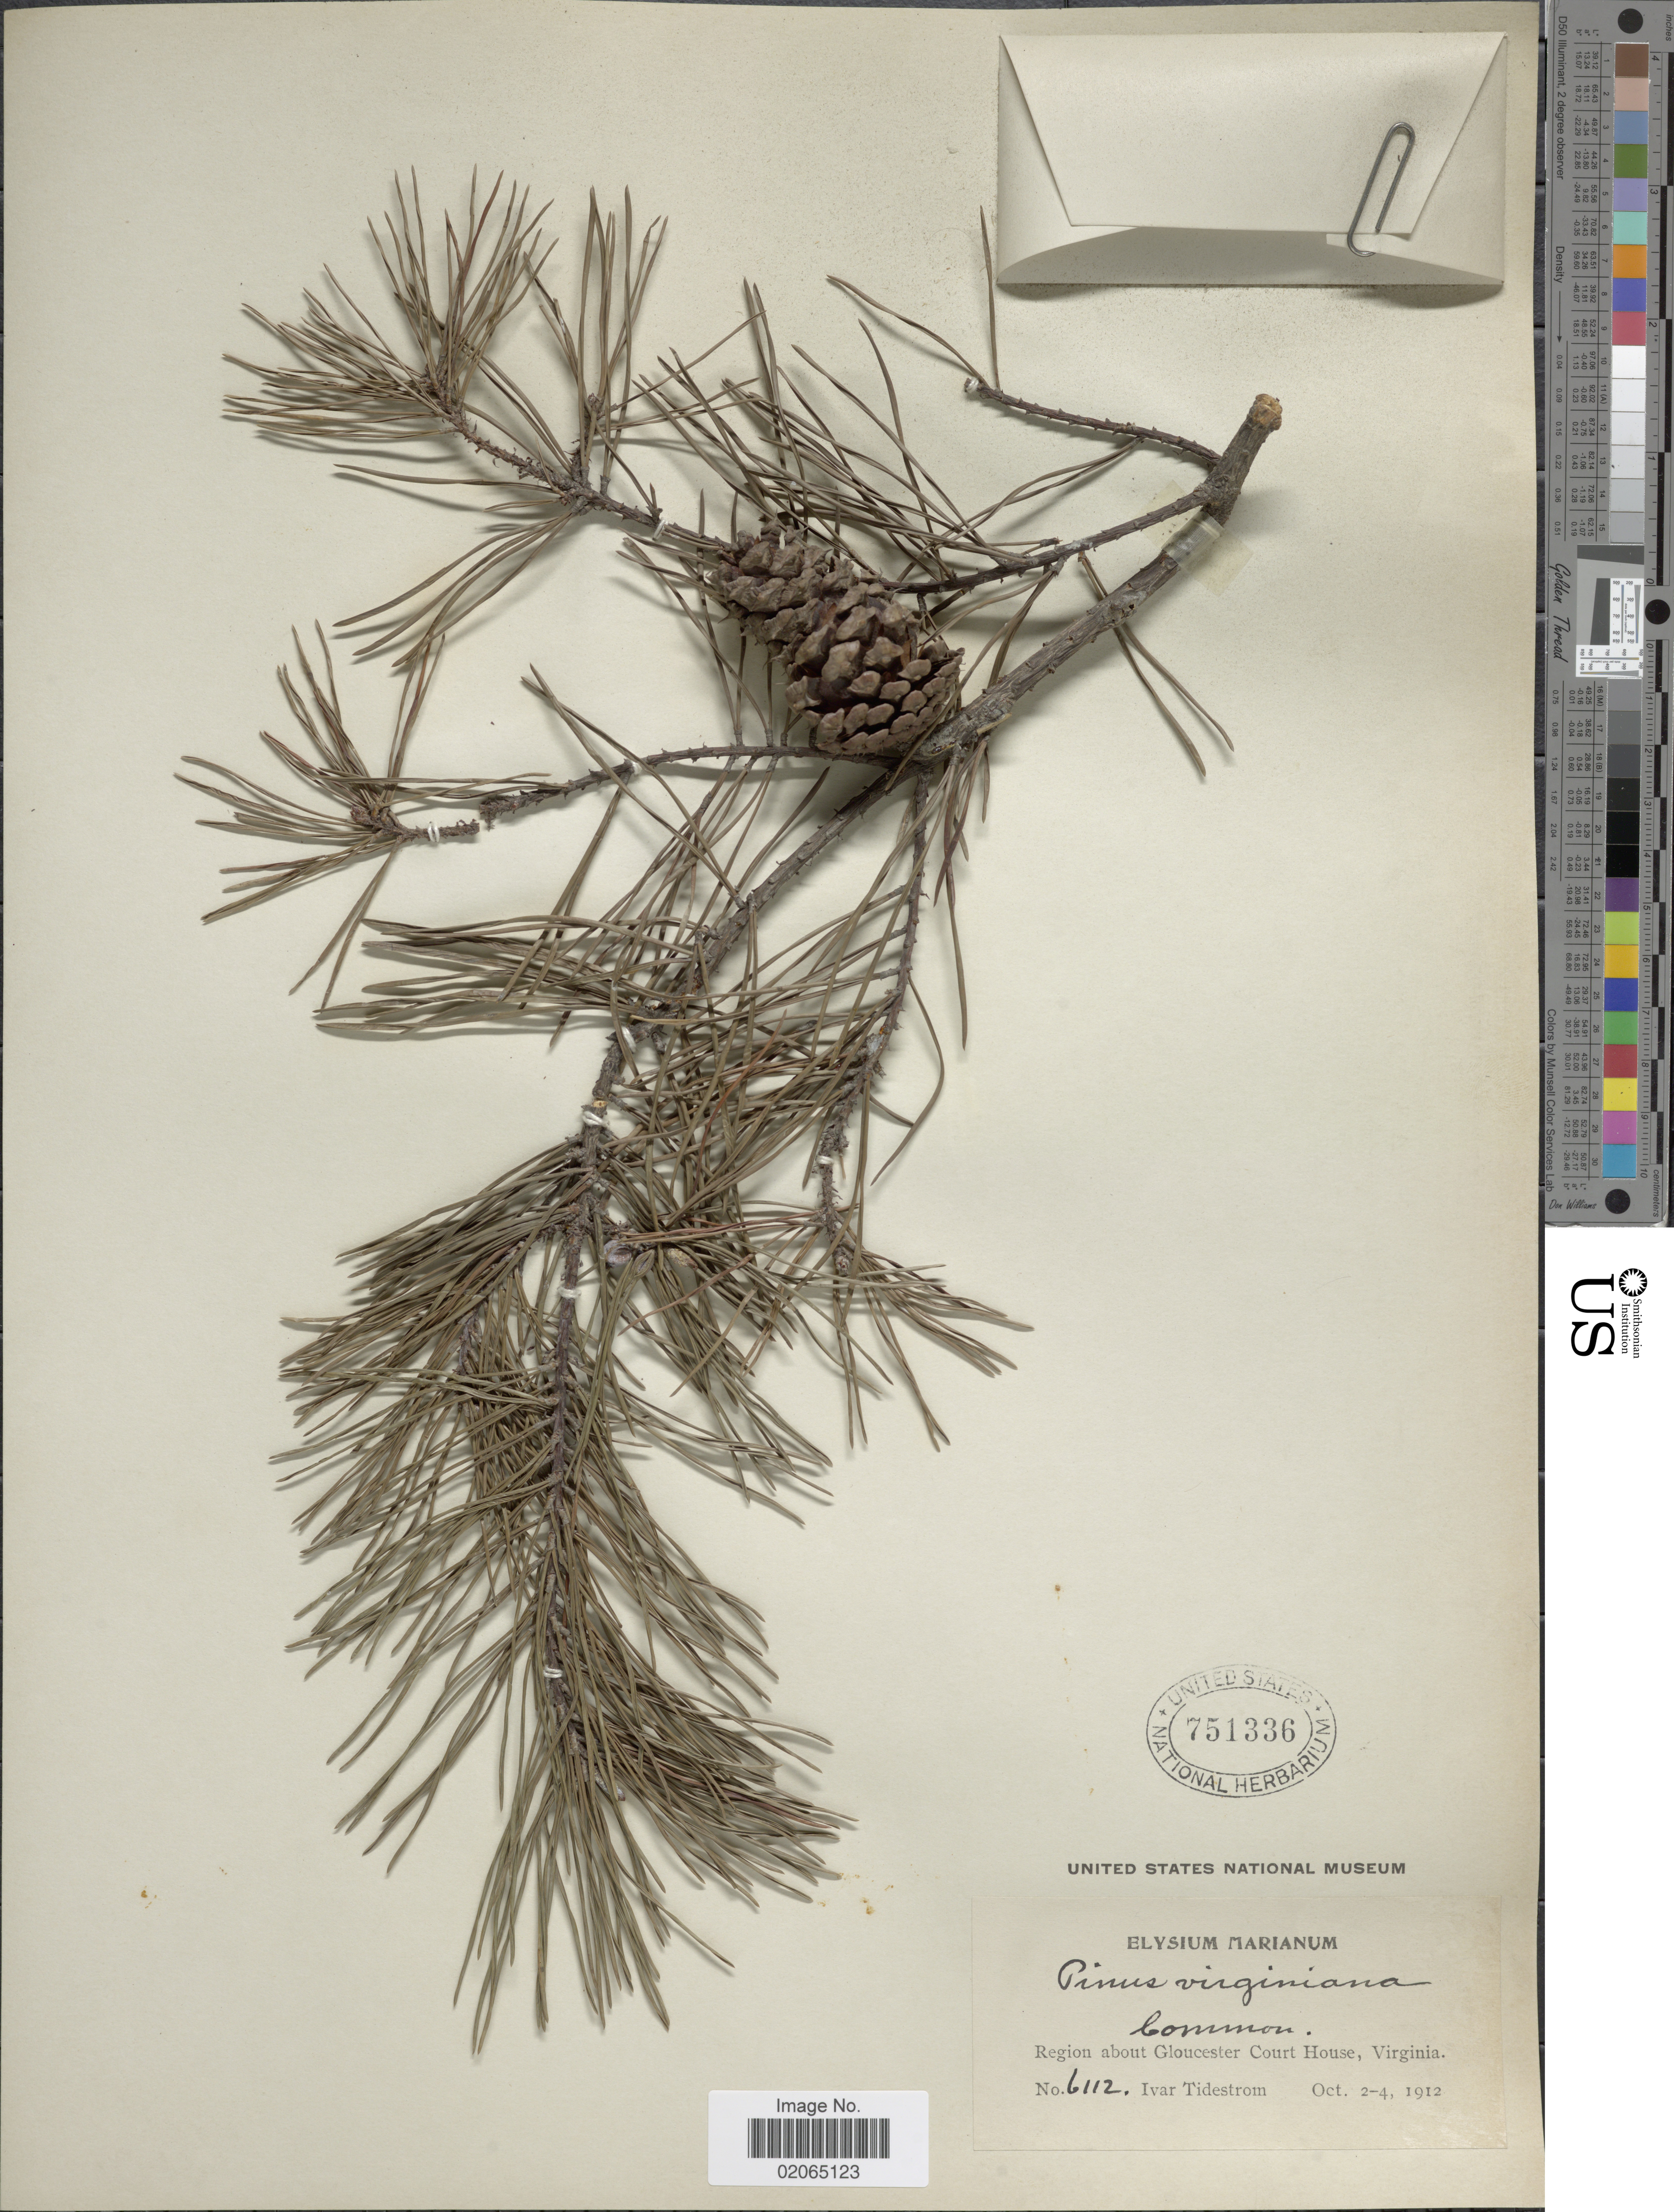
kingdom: Plantae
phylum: Tracheophyta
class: Pinopsida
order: Pinales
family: Pinaceae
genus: Pinus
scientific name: Pinus virginiana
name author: Mill.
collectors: I. F. Tidestrom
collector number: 6112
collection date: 1912-10-02/1912-10-04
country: United States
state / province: Virginia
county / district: Gloucester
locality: Region about Gloucester Court House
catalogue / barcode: US 751336